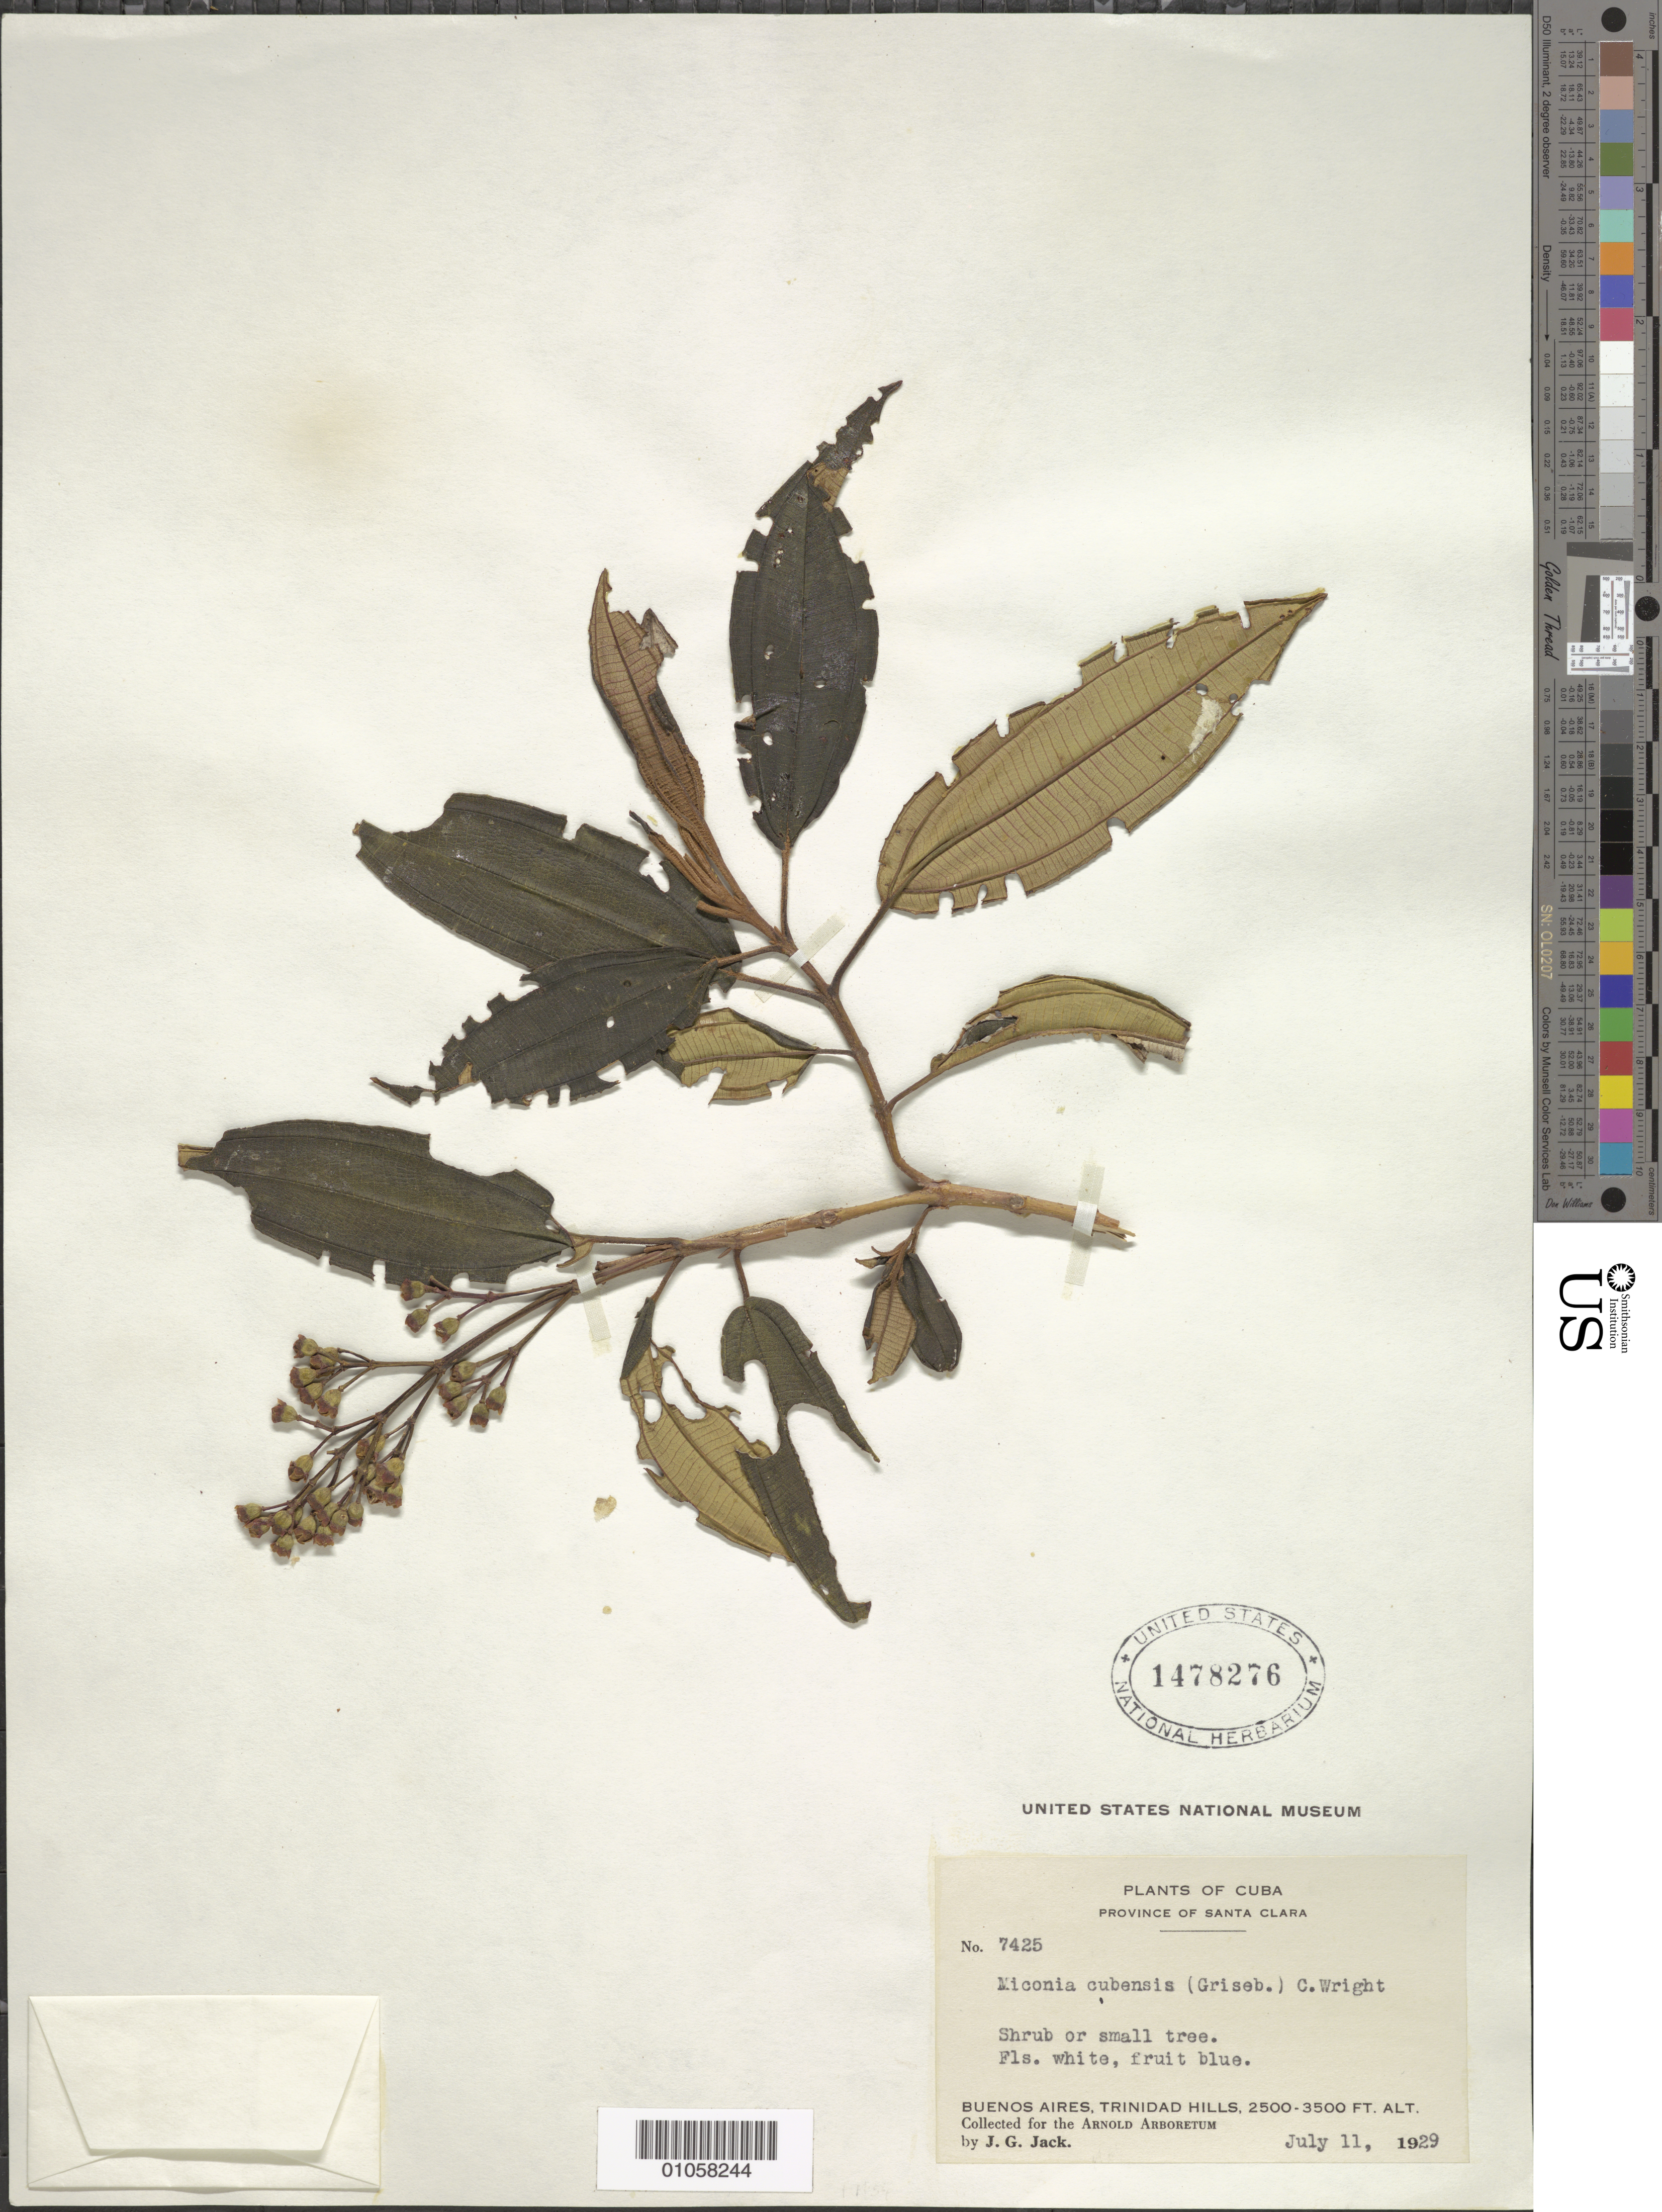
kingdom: Plantae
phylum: Tracheophyta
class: Magnoliopsida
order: Myrtales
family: Melastomataceae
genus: Miconia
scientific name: Miconia cubensis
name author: (C. Wright ex Griseb.) C. Wright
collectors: J. G. Jack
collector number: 7425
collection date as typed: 11 Jul 1929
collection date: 1929-07-11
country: Cuba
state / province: Santa Clara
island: Cuba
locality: Buenos Aires, Trinidad hills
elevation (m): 762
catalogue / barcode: US 1478276